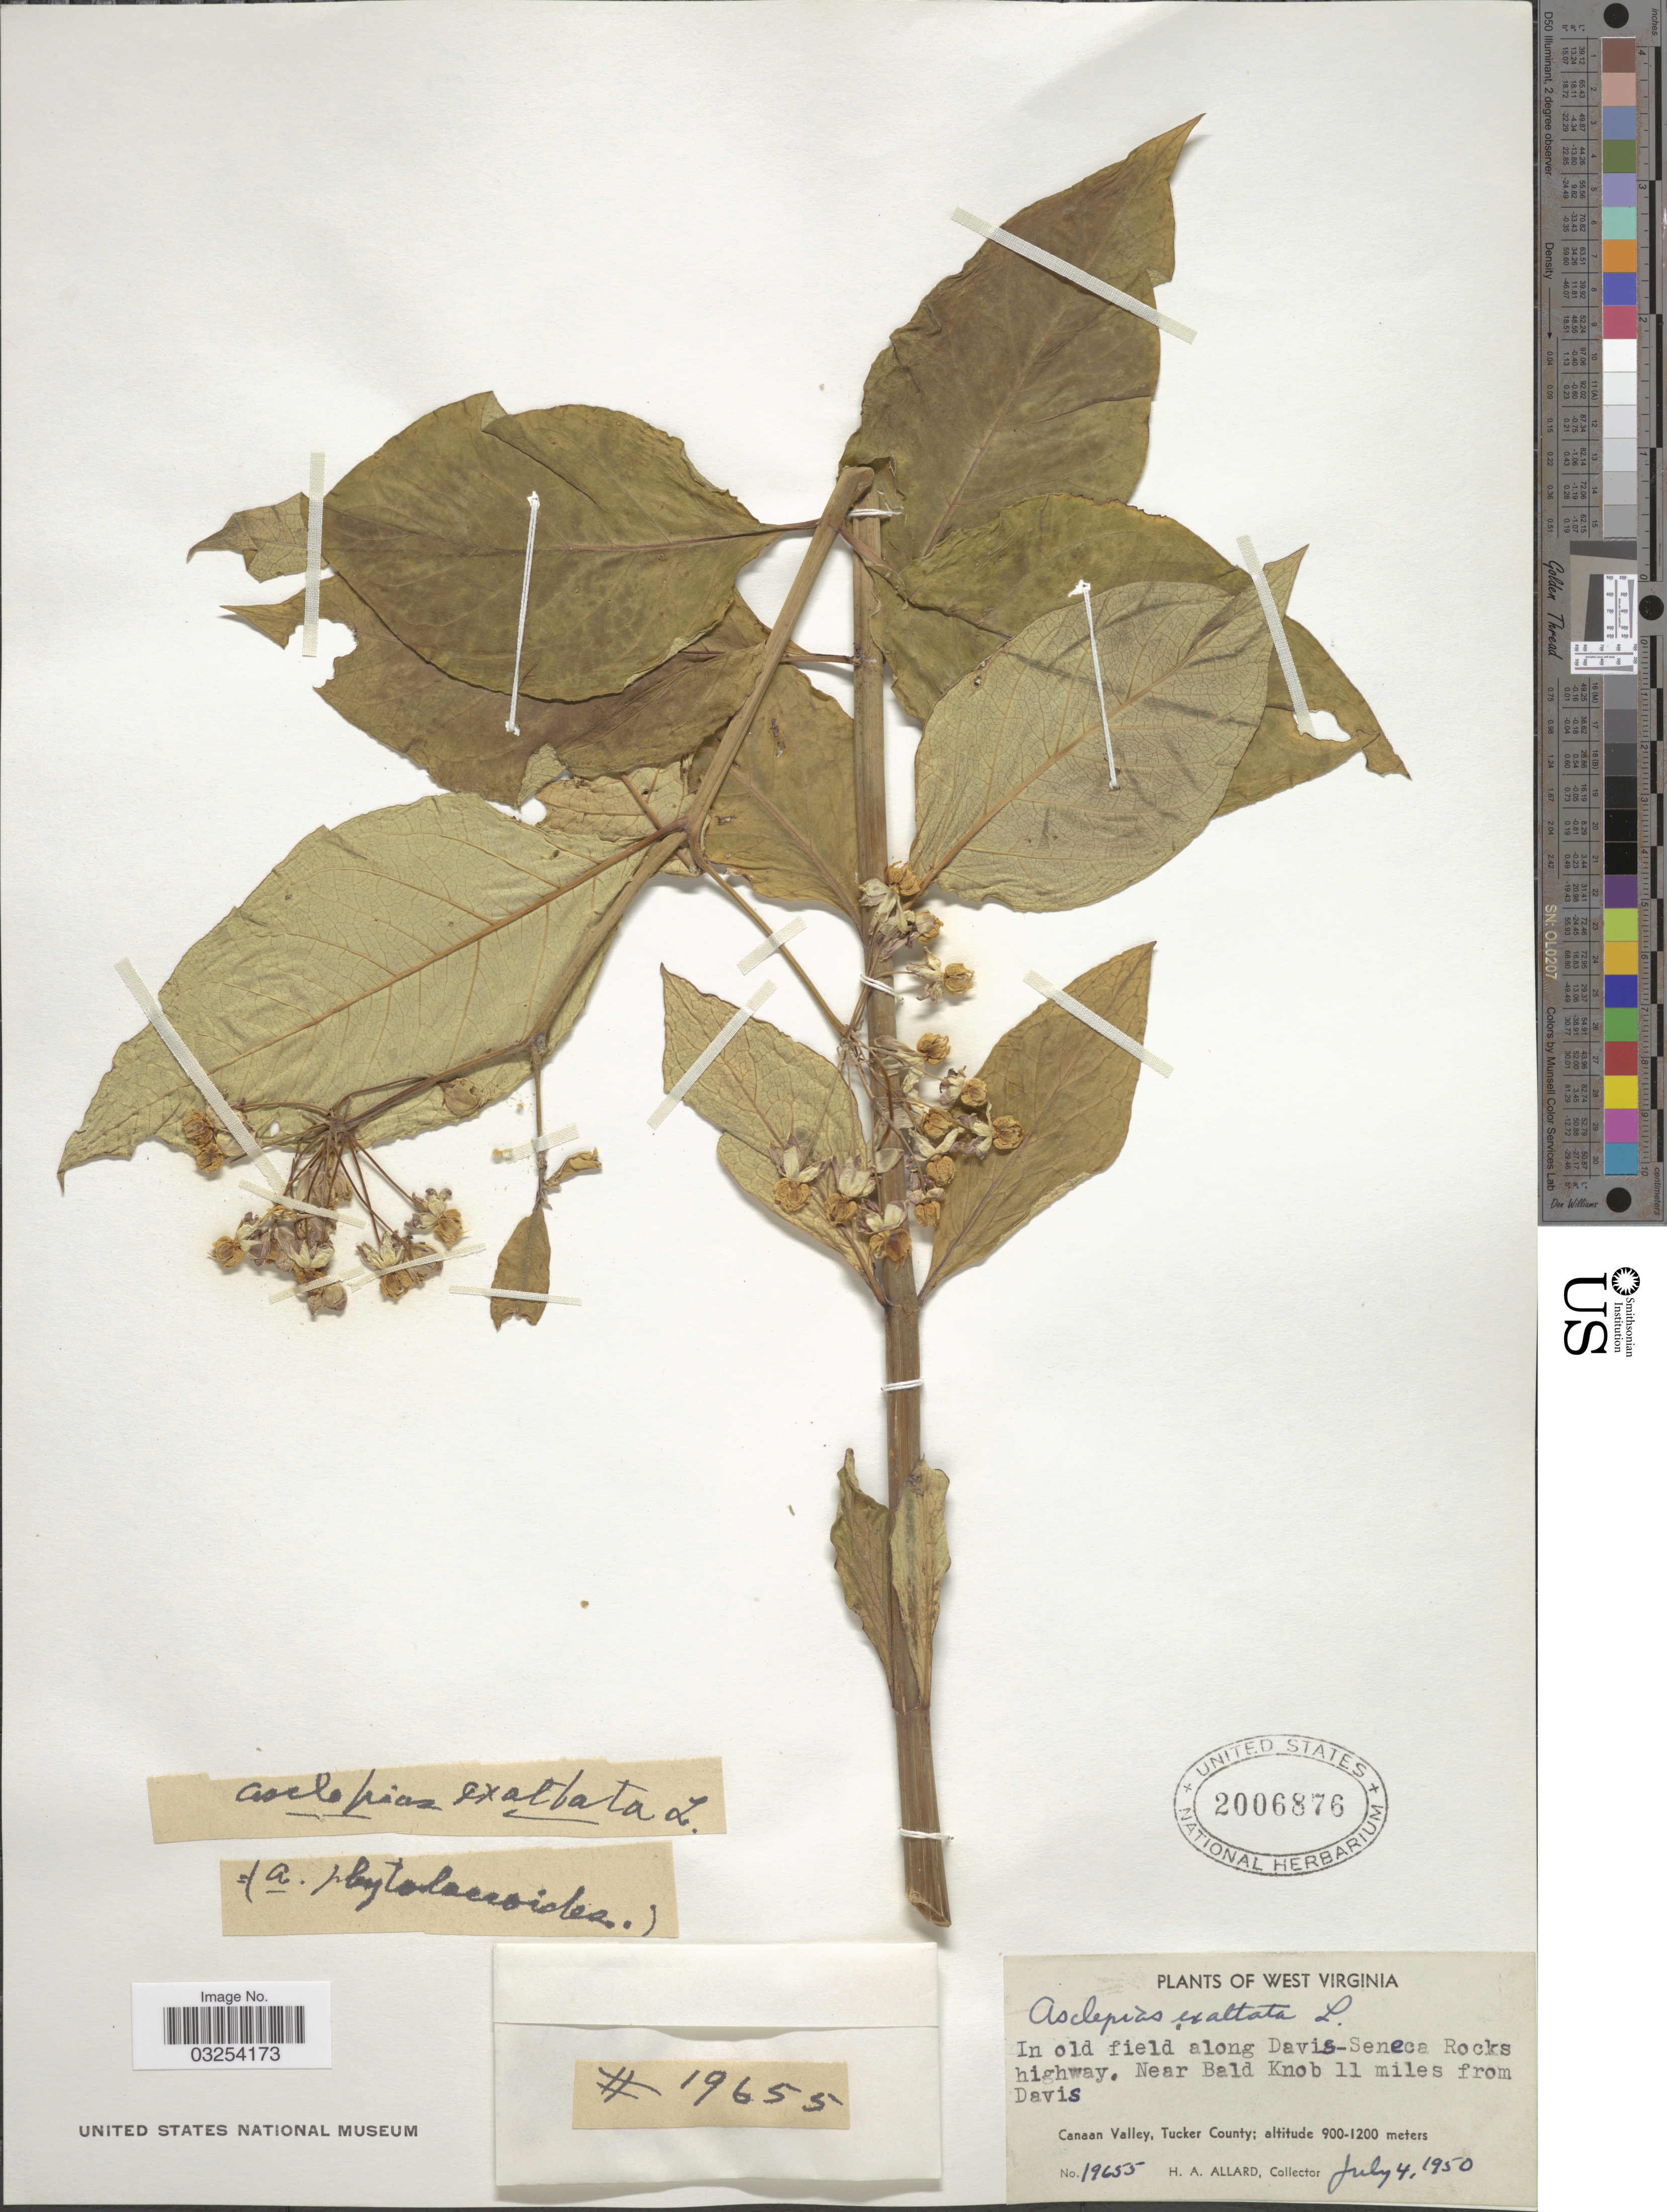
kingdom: Plantae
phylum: Tracheophyta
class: Magnoliopsida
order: Gentianales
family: Apocynaceae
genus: Asclepias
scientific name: Asclepias exaltata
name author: Muhl.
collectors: H. A. Allard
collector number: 19655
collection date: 1950-07-04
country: United States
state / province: West Virginia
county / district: Tucker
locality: In old field along Davis-Seneca Rocks highway. Near Bald Knob 11 miles from Davis. Canaan Valley, Tucker County.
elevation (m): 900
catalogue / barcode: US 2006876